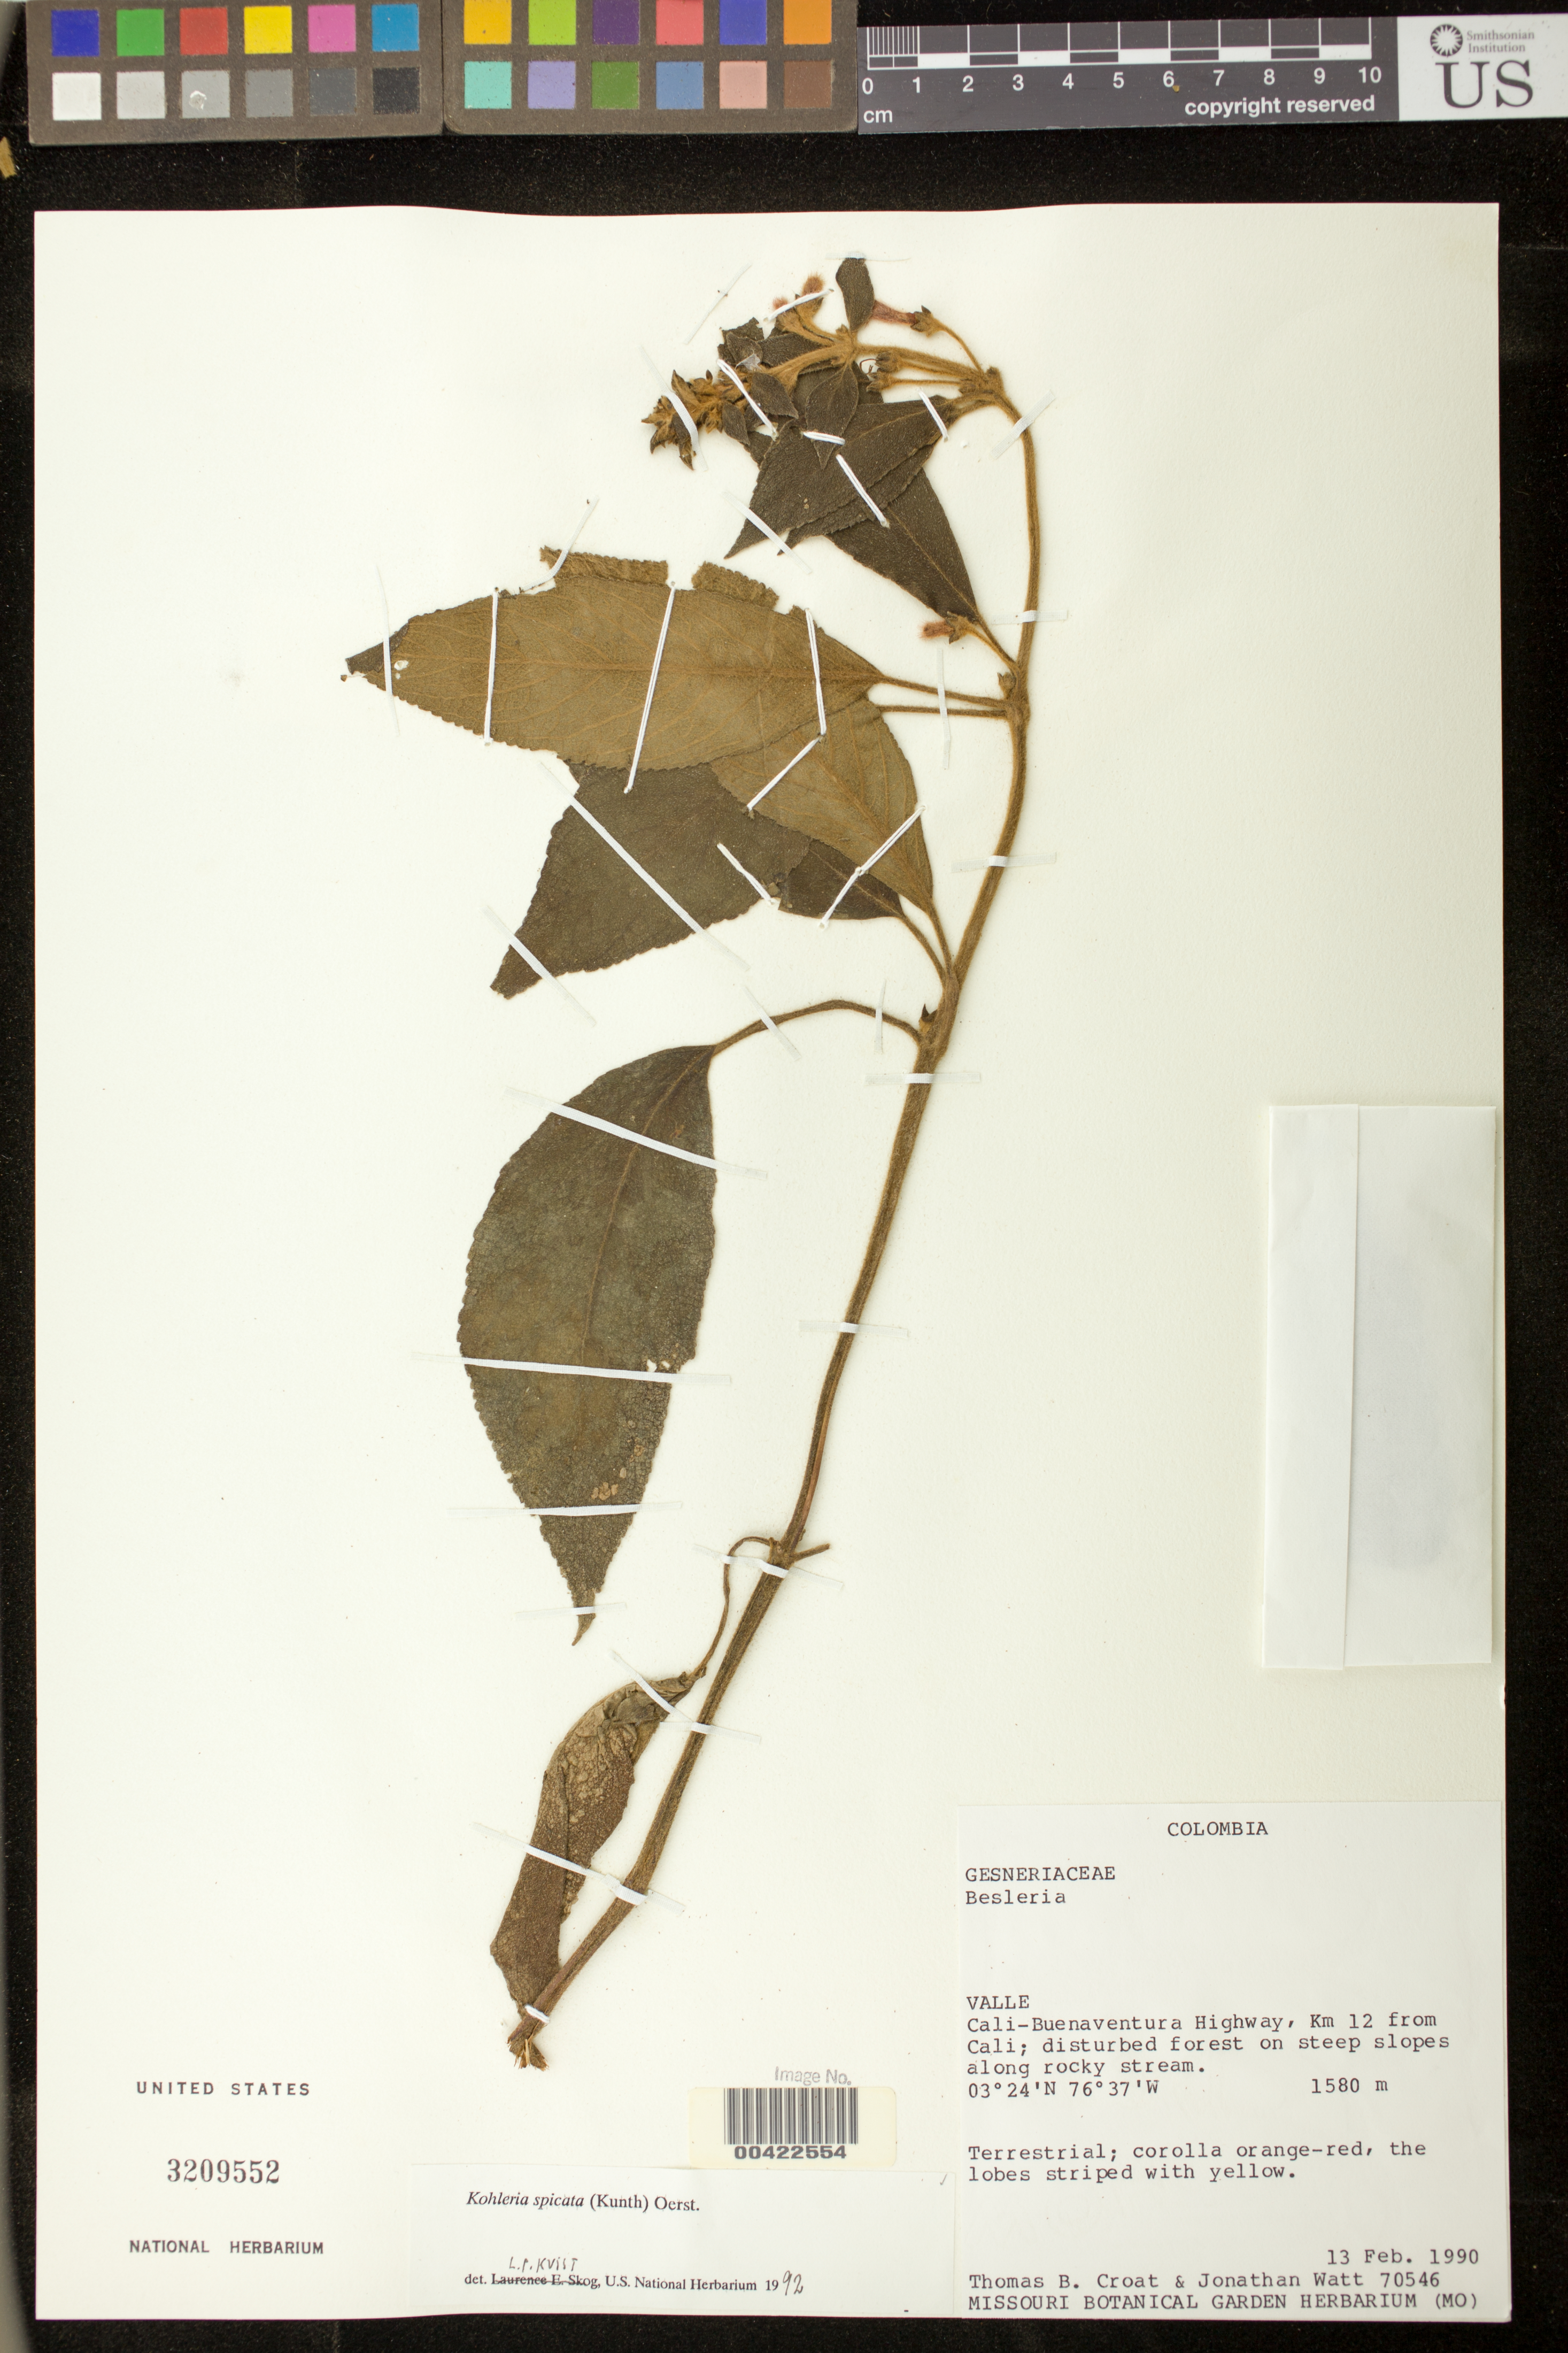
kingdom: Plantae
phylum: Tracheophyta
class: Magnoliopsida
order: Lamiales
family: Gesneriaceae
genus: Kohleria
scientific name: Kohleria spicata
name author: (Kunth) Oerst.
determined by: Skog, Laurence E.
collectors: T. B. Croat & J. Watt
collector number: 70546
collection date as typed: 13 Feb 1990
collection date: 1990-02-13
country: Colombia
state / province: Valle del Cauca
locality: Cali-Buenaventura highway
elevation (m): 1580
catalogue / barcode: US 3209552